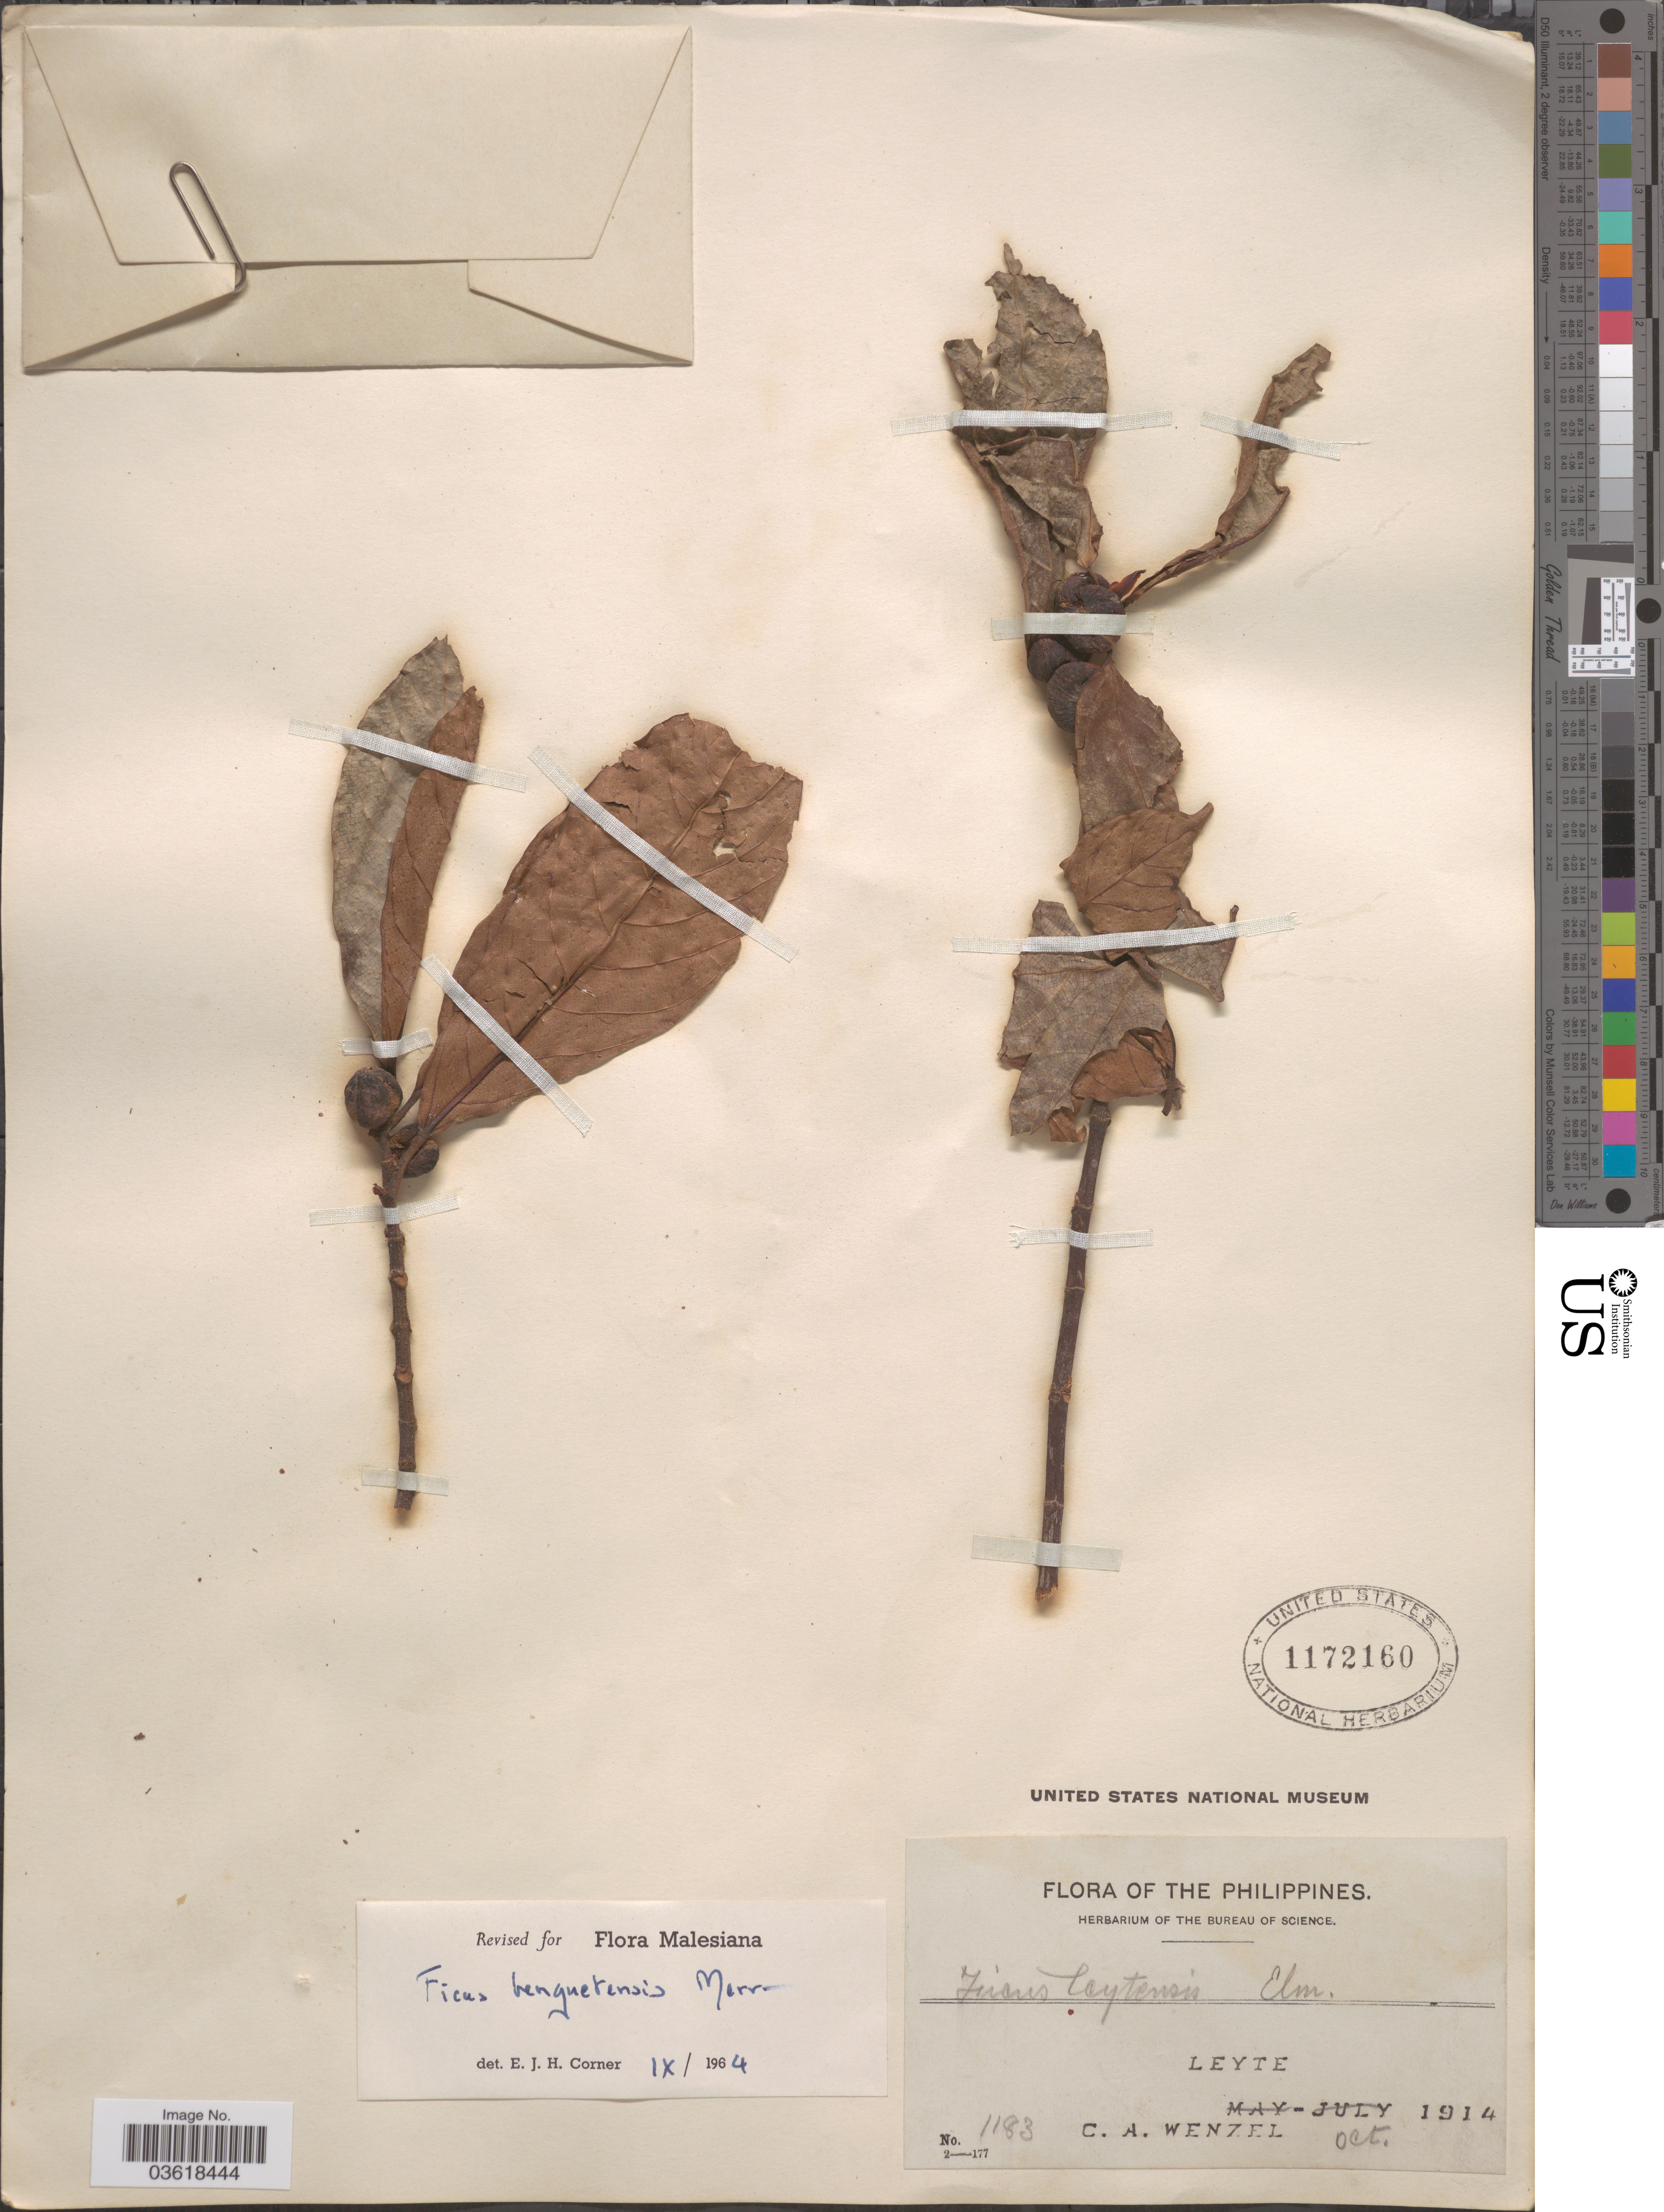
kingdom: Plantae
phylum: Tracheophyta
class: Magnoliopsida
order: Rosales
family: Moraceae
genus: Ficus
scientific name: Ficus benguetensis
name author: Merr.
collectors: C. Wenzel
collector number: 1183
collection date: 1914-10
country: Philippines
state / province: Eastern Visayas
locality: Leyte.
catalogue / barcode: US 1172160